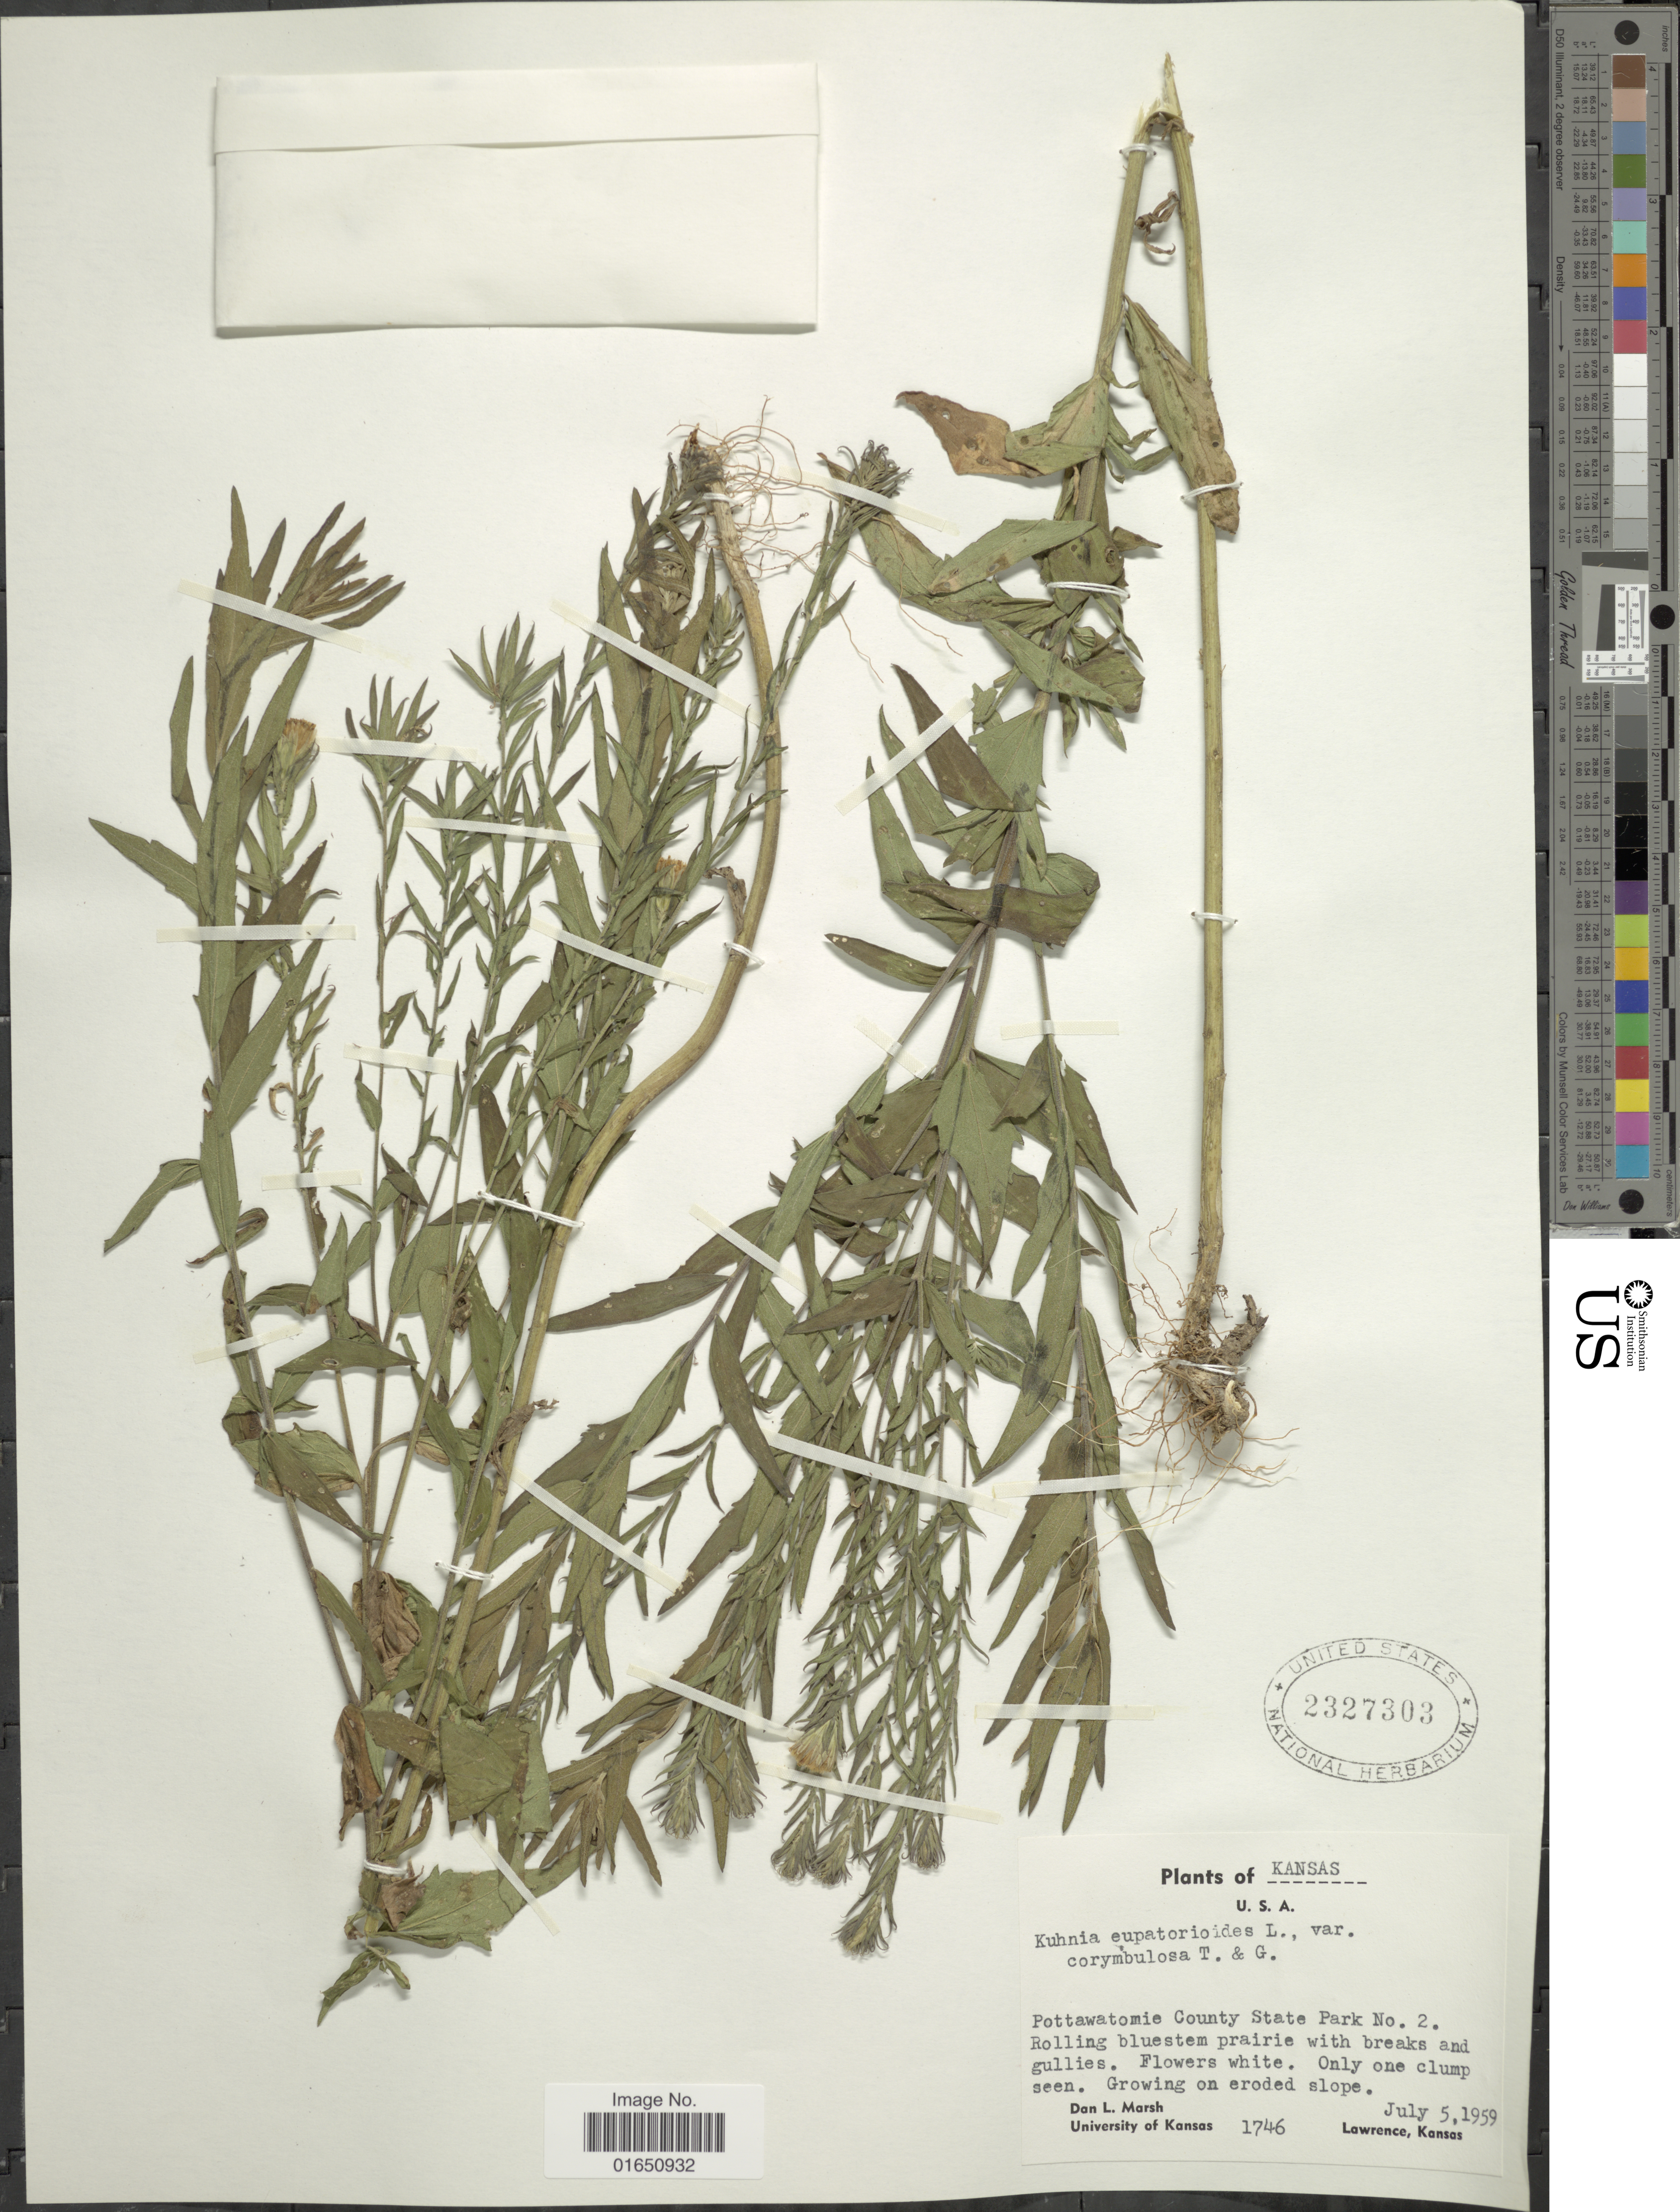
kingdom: Plantae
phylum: Tracheophyta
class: Magnoliopsida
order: Asterales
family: Asteraceae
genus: Brickellia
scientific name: Brickellia eupatorioides var. corymbulosa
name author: (Torr. & A. Gray) Shinners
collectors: D. L. Marsh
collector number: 1746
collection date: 1959-07-05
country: United States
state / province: Kansas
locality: Pottawatomie County State Park NO. 2 Rolling bluestem prairie with breaks and gullies. Lawrence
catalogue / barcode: US 2327303